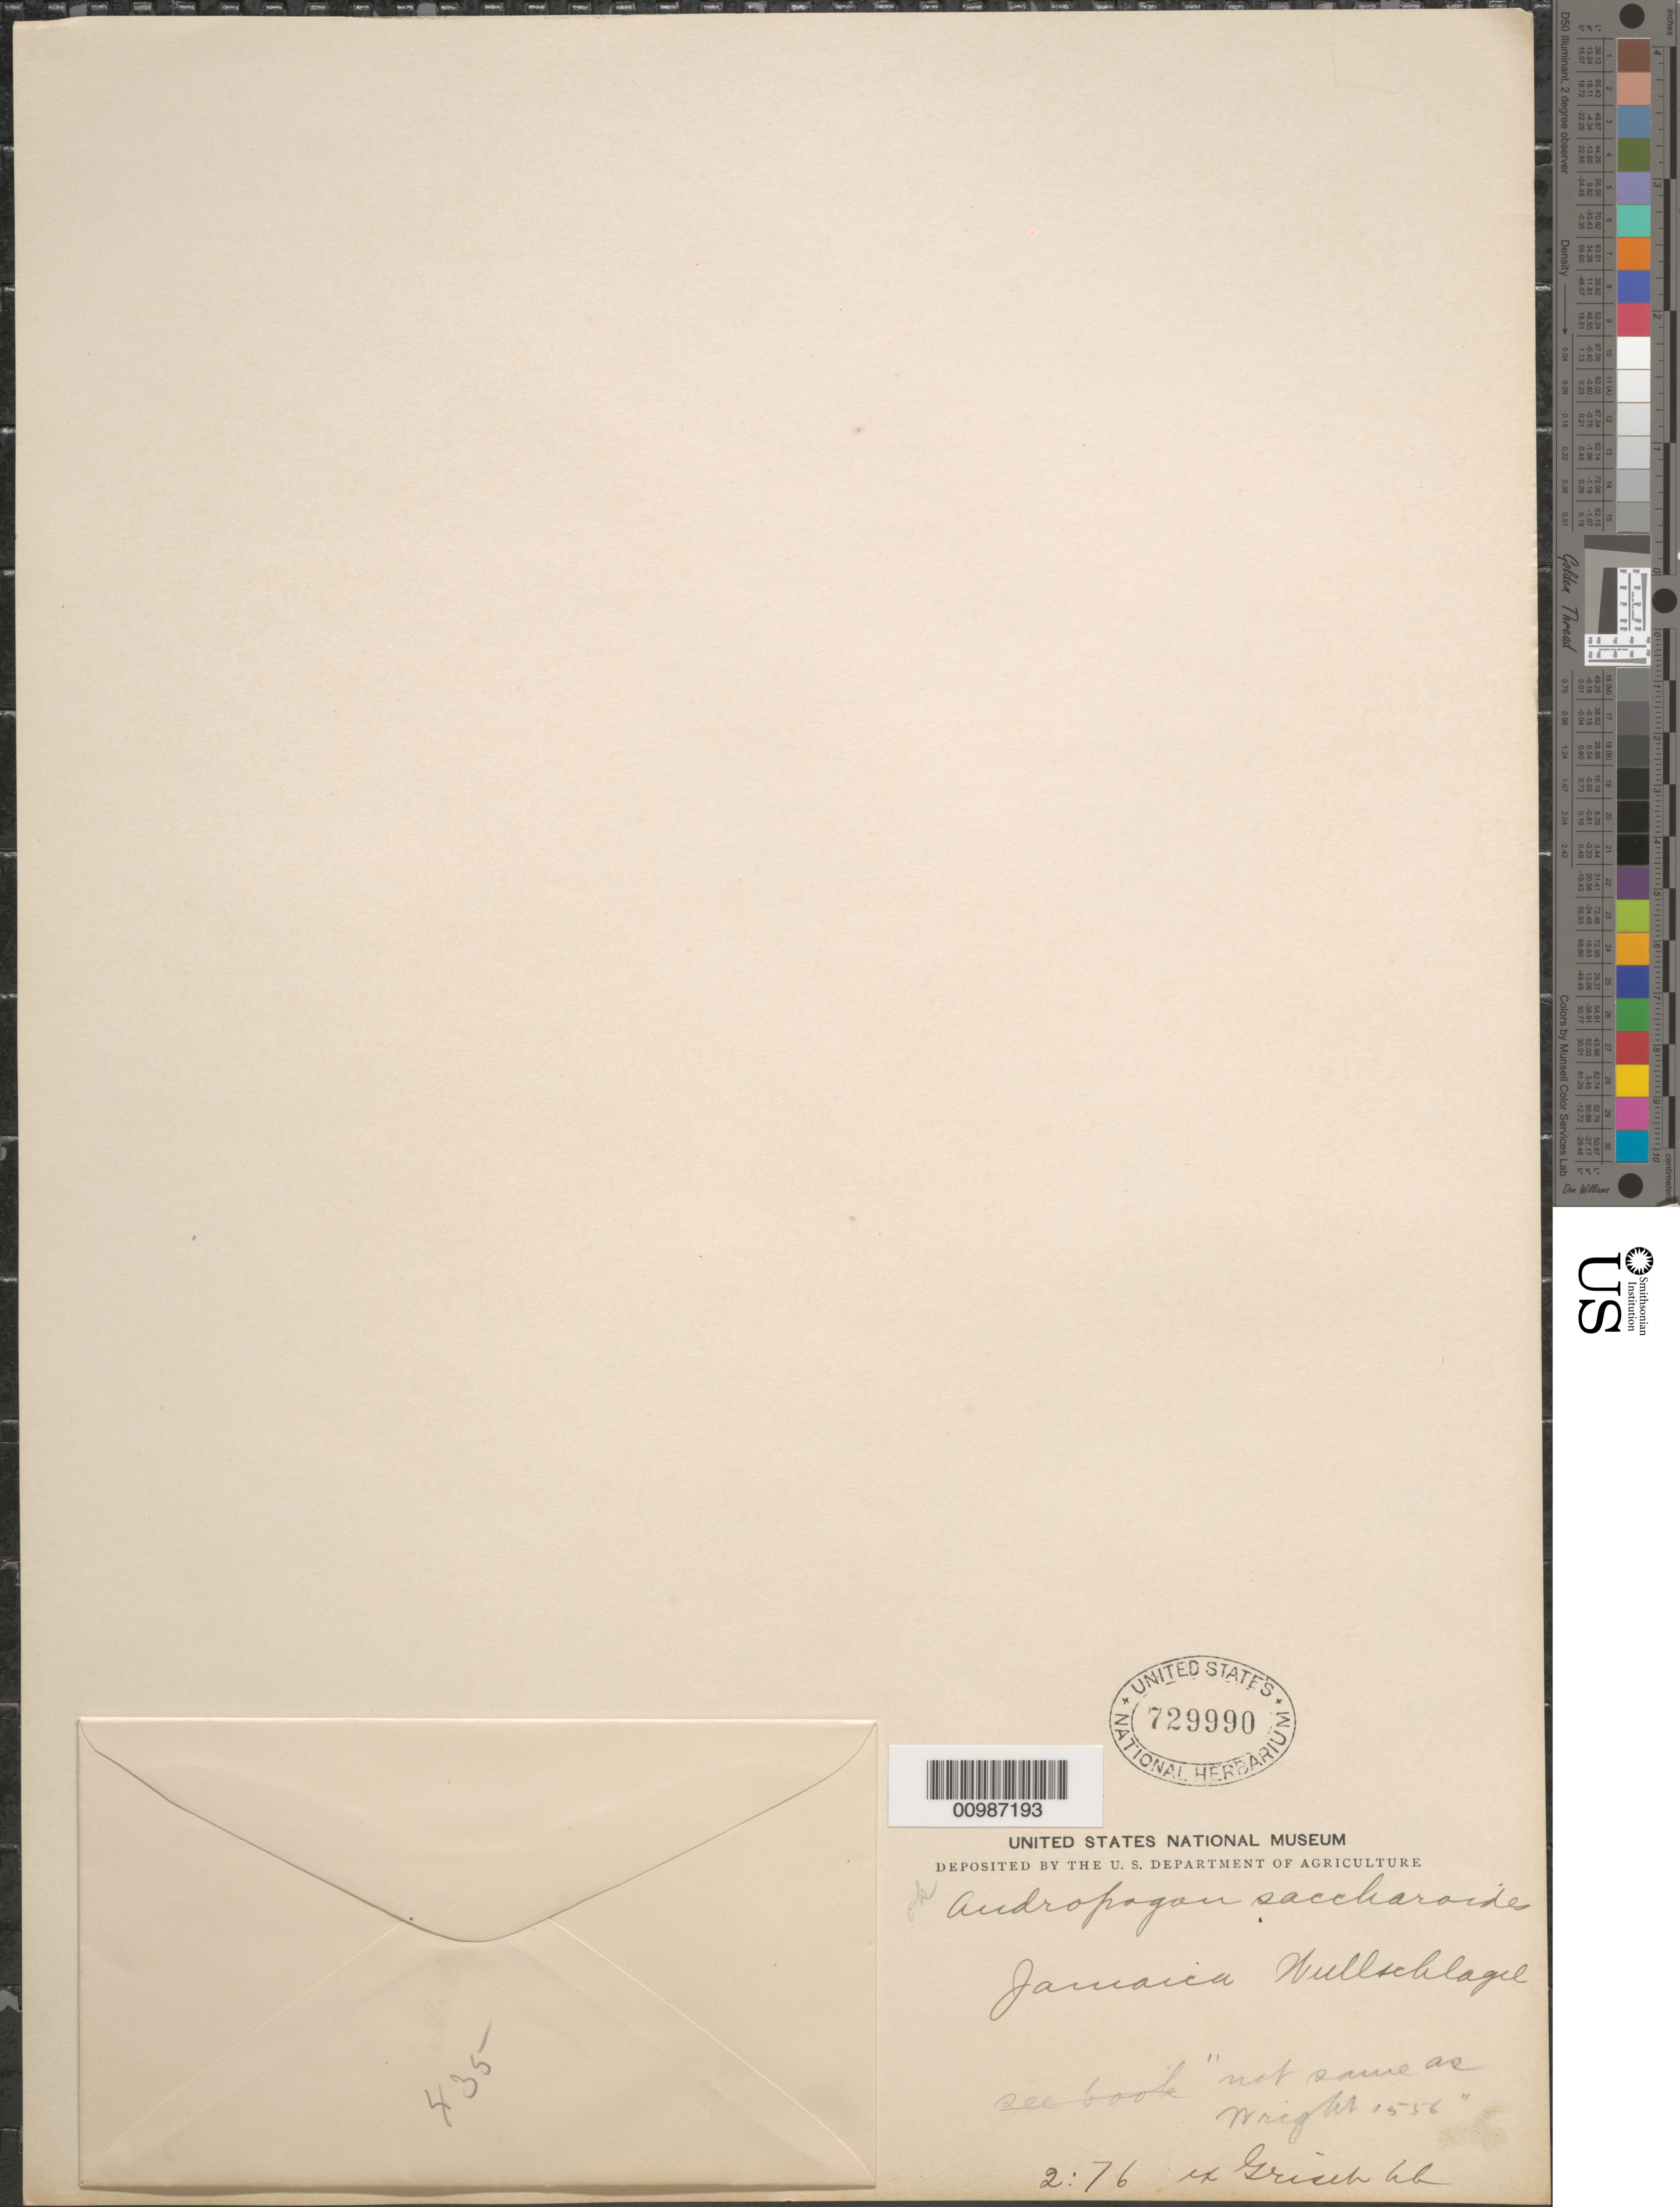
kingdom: Plantae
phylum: Tracheophyta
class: Liliopsida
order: Poales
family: Poaceae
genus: Andropogon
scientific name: Andropogon saccharoides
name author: Sw.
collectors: H. R. Wullschlaegel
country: Jamaica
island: Jamaica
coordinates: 0 N, 0 E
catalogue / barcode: US 729990